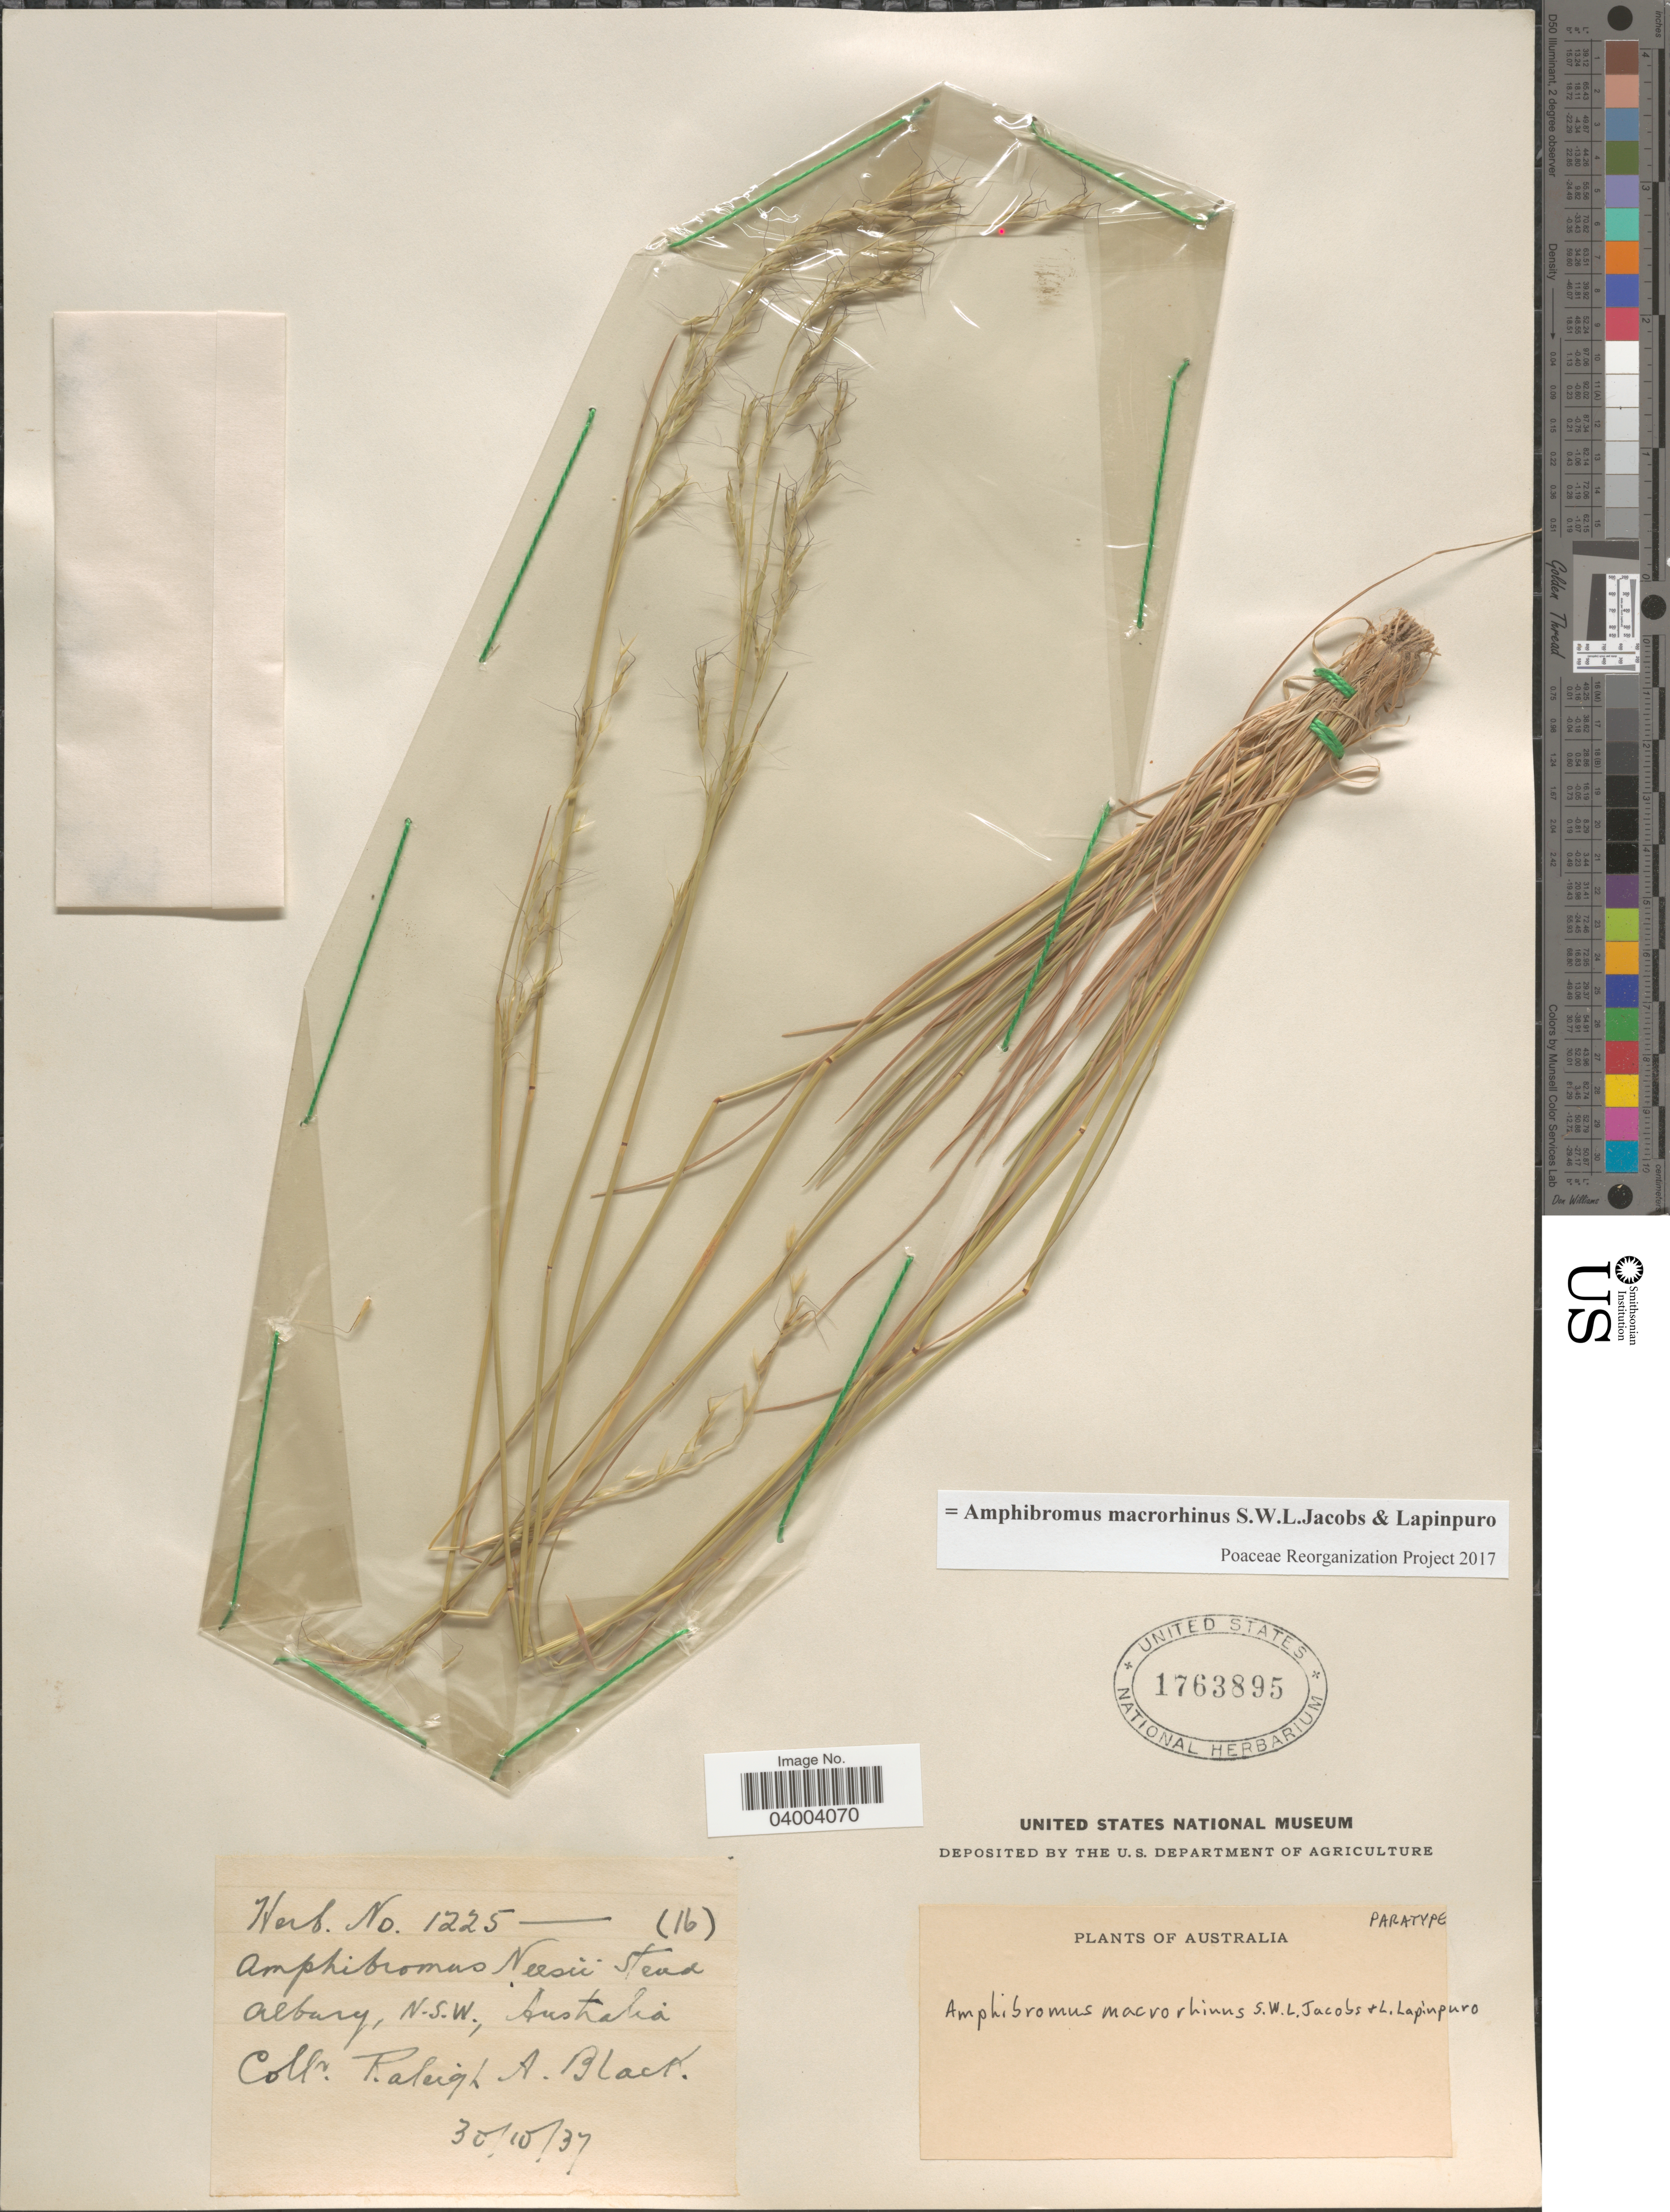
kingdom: Plantae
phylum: Tracheophyta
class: Liliopsida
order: Poales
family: Poaceae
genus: Amphibromus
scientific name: Amphibromus macrorhinus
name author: S.W.L. Jacobs & Lapinpuro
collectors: R. A. Black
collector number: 1225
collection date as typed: Transcribed d/m/y: 30/10/37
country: Australia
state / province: New South Wales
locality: Albury, N.S.W.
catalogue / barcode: US 1763895